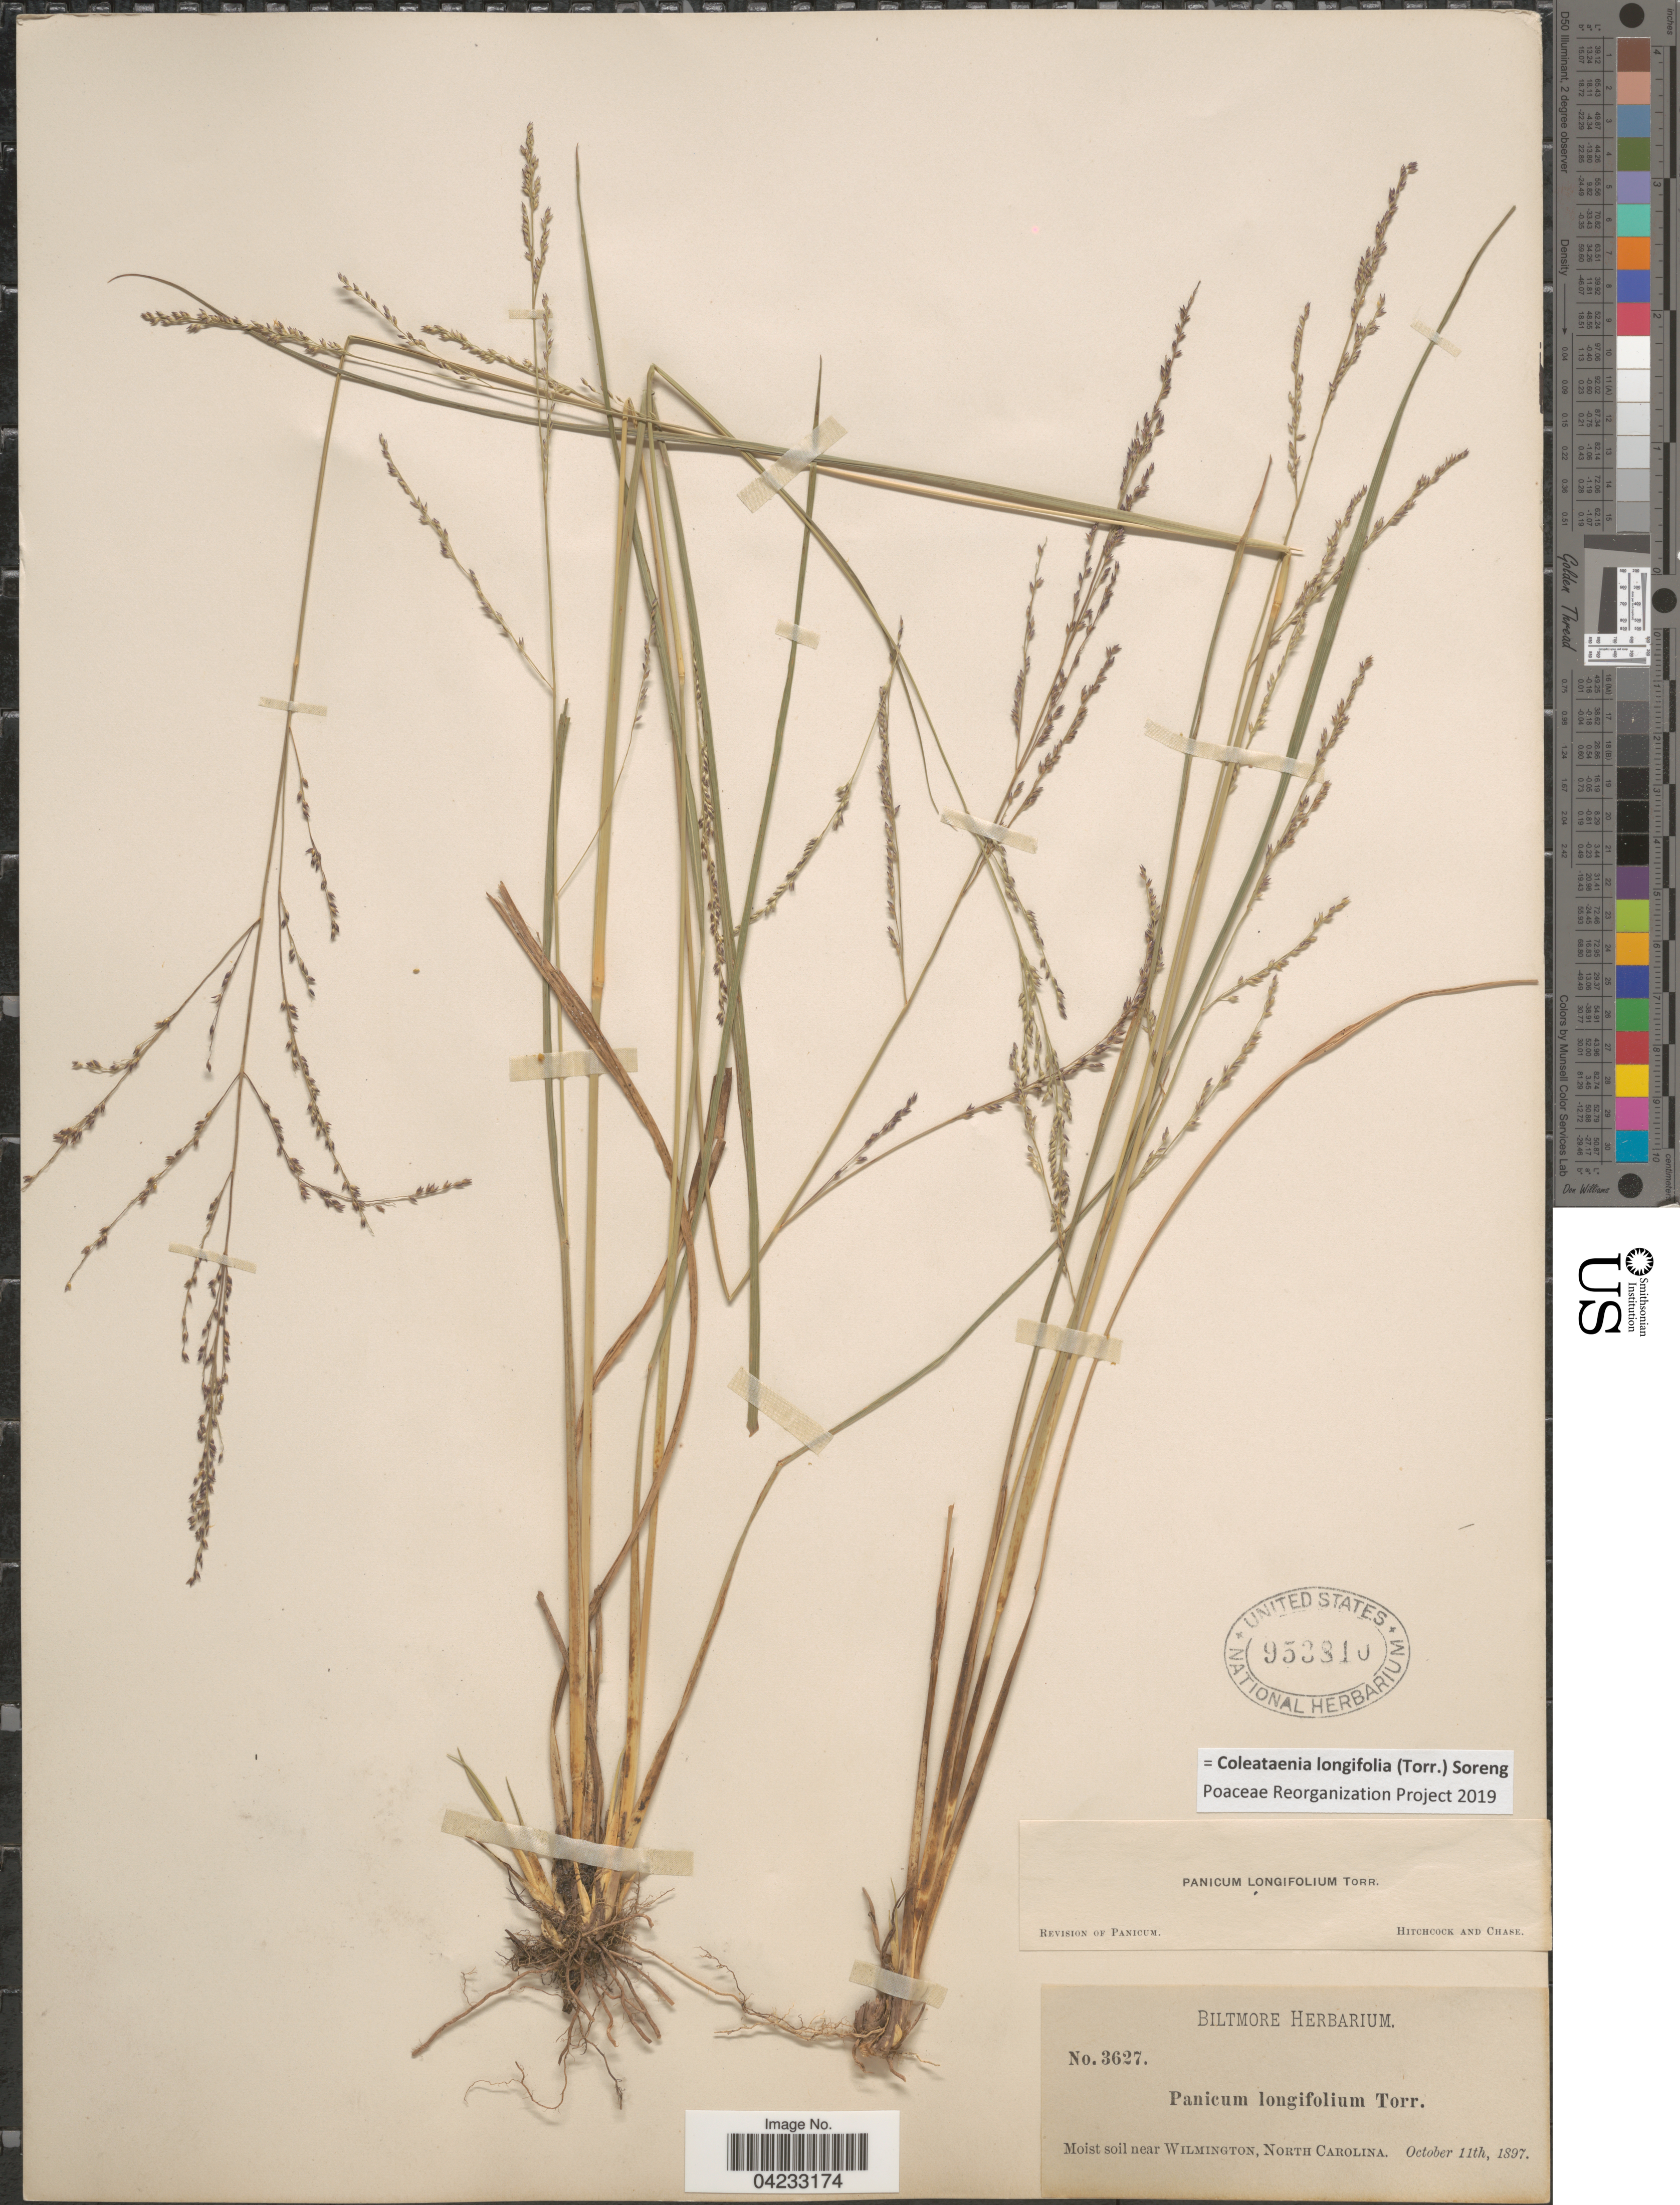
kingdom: Plantae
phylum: Tracheophyta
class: Liliopsida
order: Poales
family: Poaceae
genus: Coleataenia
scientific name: Coleataenia longifolia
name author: (Torr.) Soreng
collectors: ex herb. Biltmore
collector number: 3627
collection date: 1897-10-11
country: United States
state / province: North Carolina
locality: Moist soil near Wilmington.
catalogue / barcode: US 953810